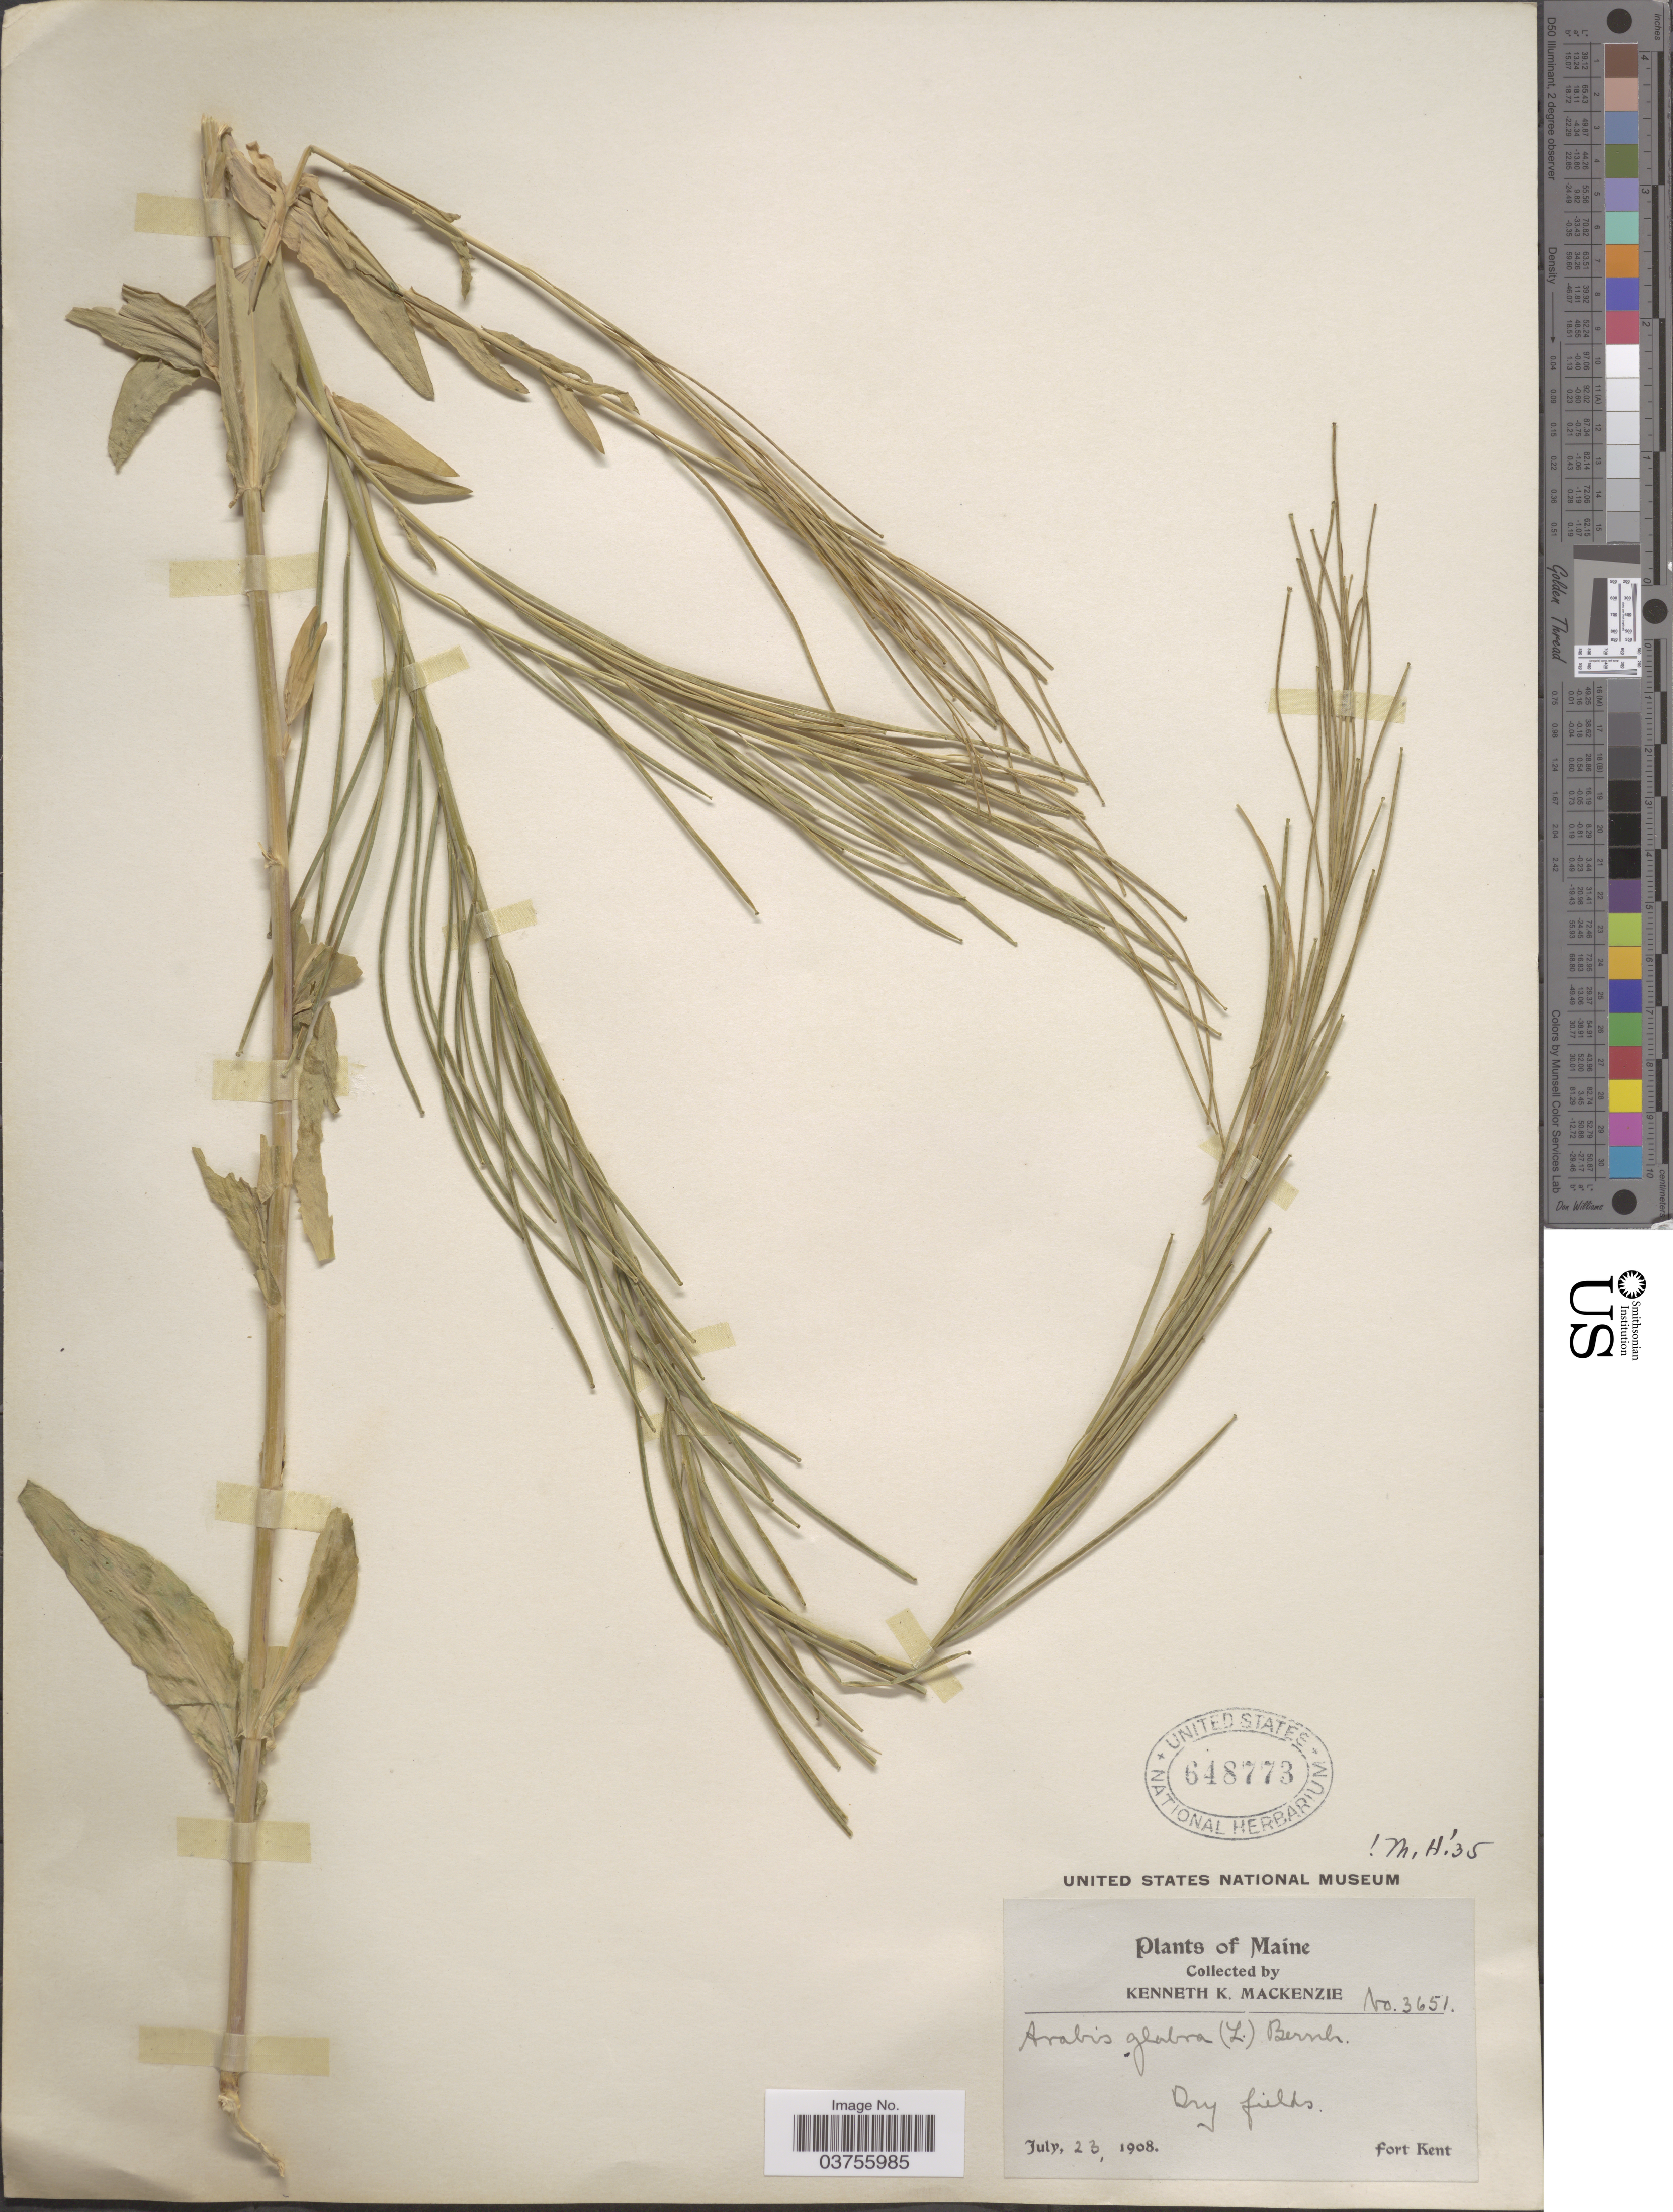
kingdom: Plantae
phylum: Tracheophyta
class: Magnoliopsida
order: Brassicales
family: Brassicaceae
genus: Turritis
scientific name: Turritis glabra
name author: L.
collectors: K. K. Mackenzie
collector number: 3651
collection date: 1908-07-23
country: United States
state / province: Maine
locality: Fort Kent.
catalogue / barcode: US 648773